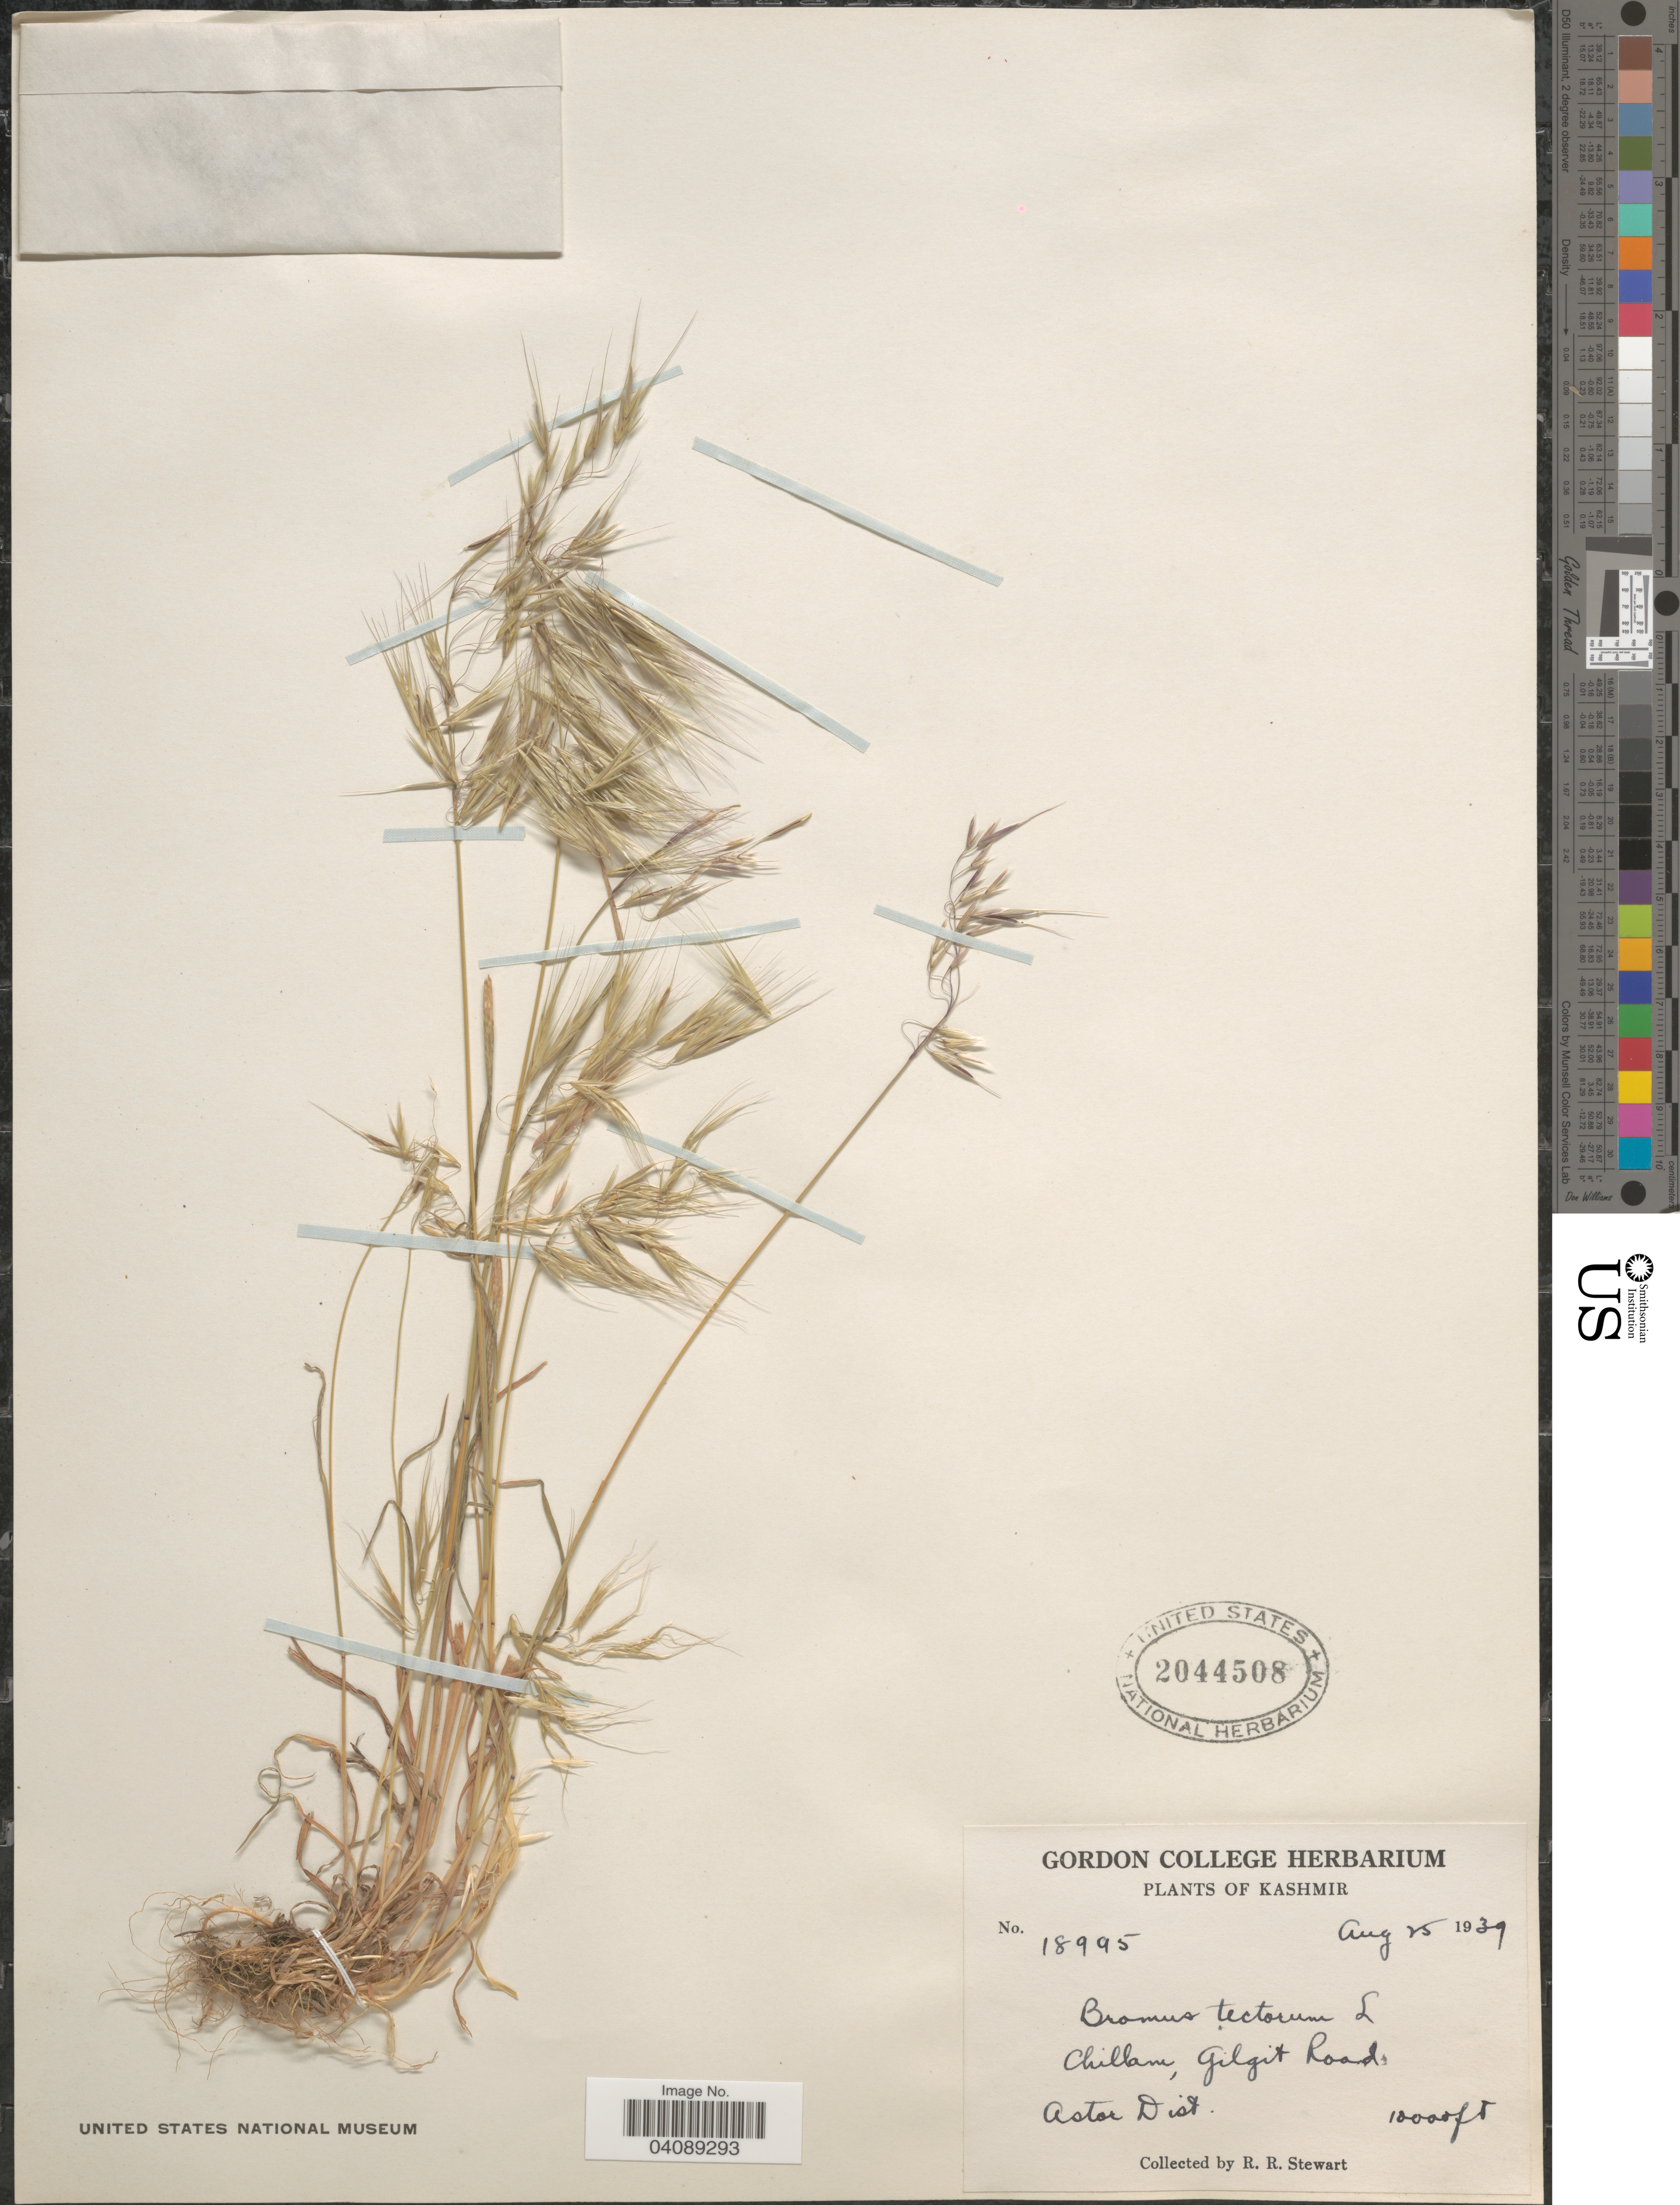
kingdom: Plantae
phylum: Tracheophyta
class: Liliopsida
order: Poales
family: Poaceae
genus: Bromus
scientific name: Bromus tectorum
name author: L.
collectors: R. Stewart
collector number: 18995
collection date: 1939-08-25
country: Pakistan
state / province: Gilgit-Baltistan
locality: Kashmir. Chillam, Gilgit Road, Astar Dist.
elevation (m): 3048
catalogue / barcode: US 2044508